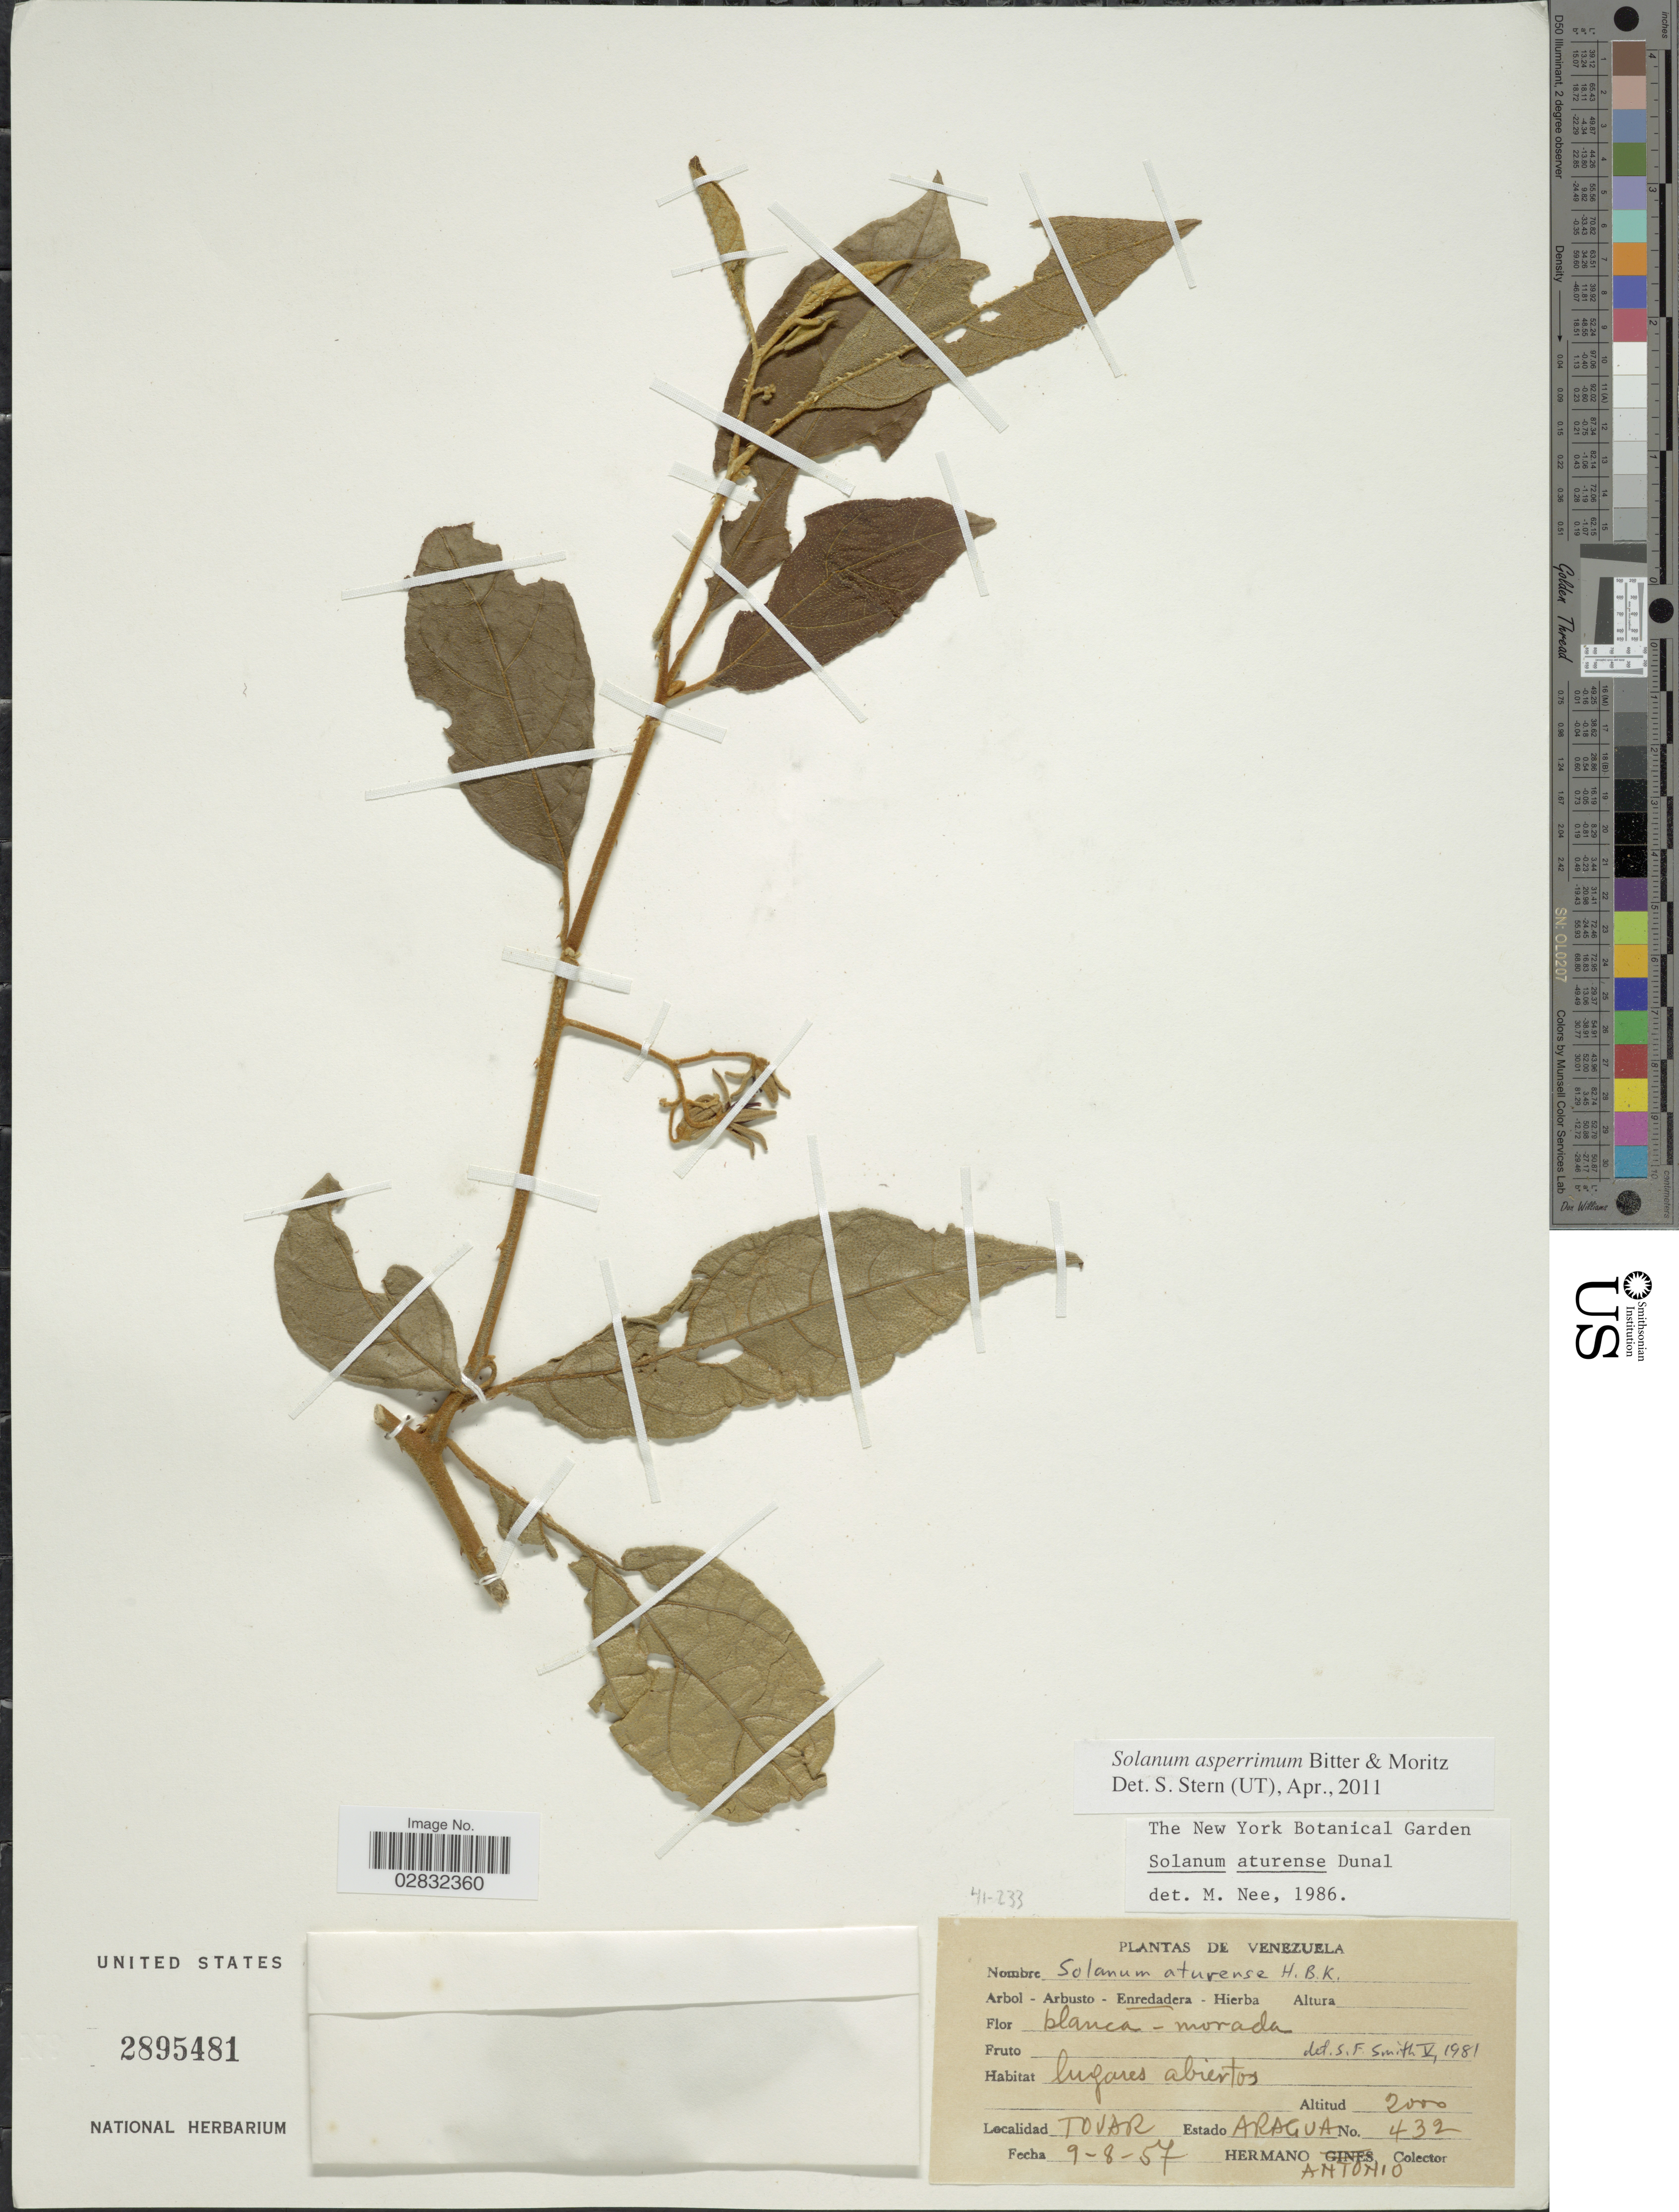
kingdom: Plantae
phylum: Tracheophyta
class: Magnoliopsida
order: Solanales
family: Solanaceae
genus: Solanum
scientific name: Solanum asperrimum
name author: Bitter & Moritz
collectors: H. Antonio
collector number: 432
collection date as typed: Transcribed d/m/y: 9/8/57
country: Venezuela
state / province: Aragua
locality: Tovar, Estado Aragua.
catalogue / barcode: US 2895481